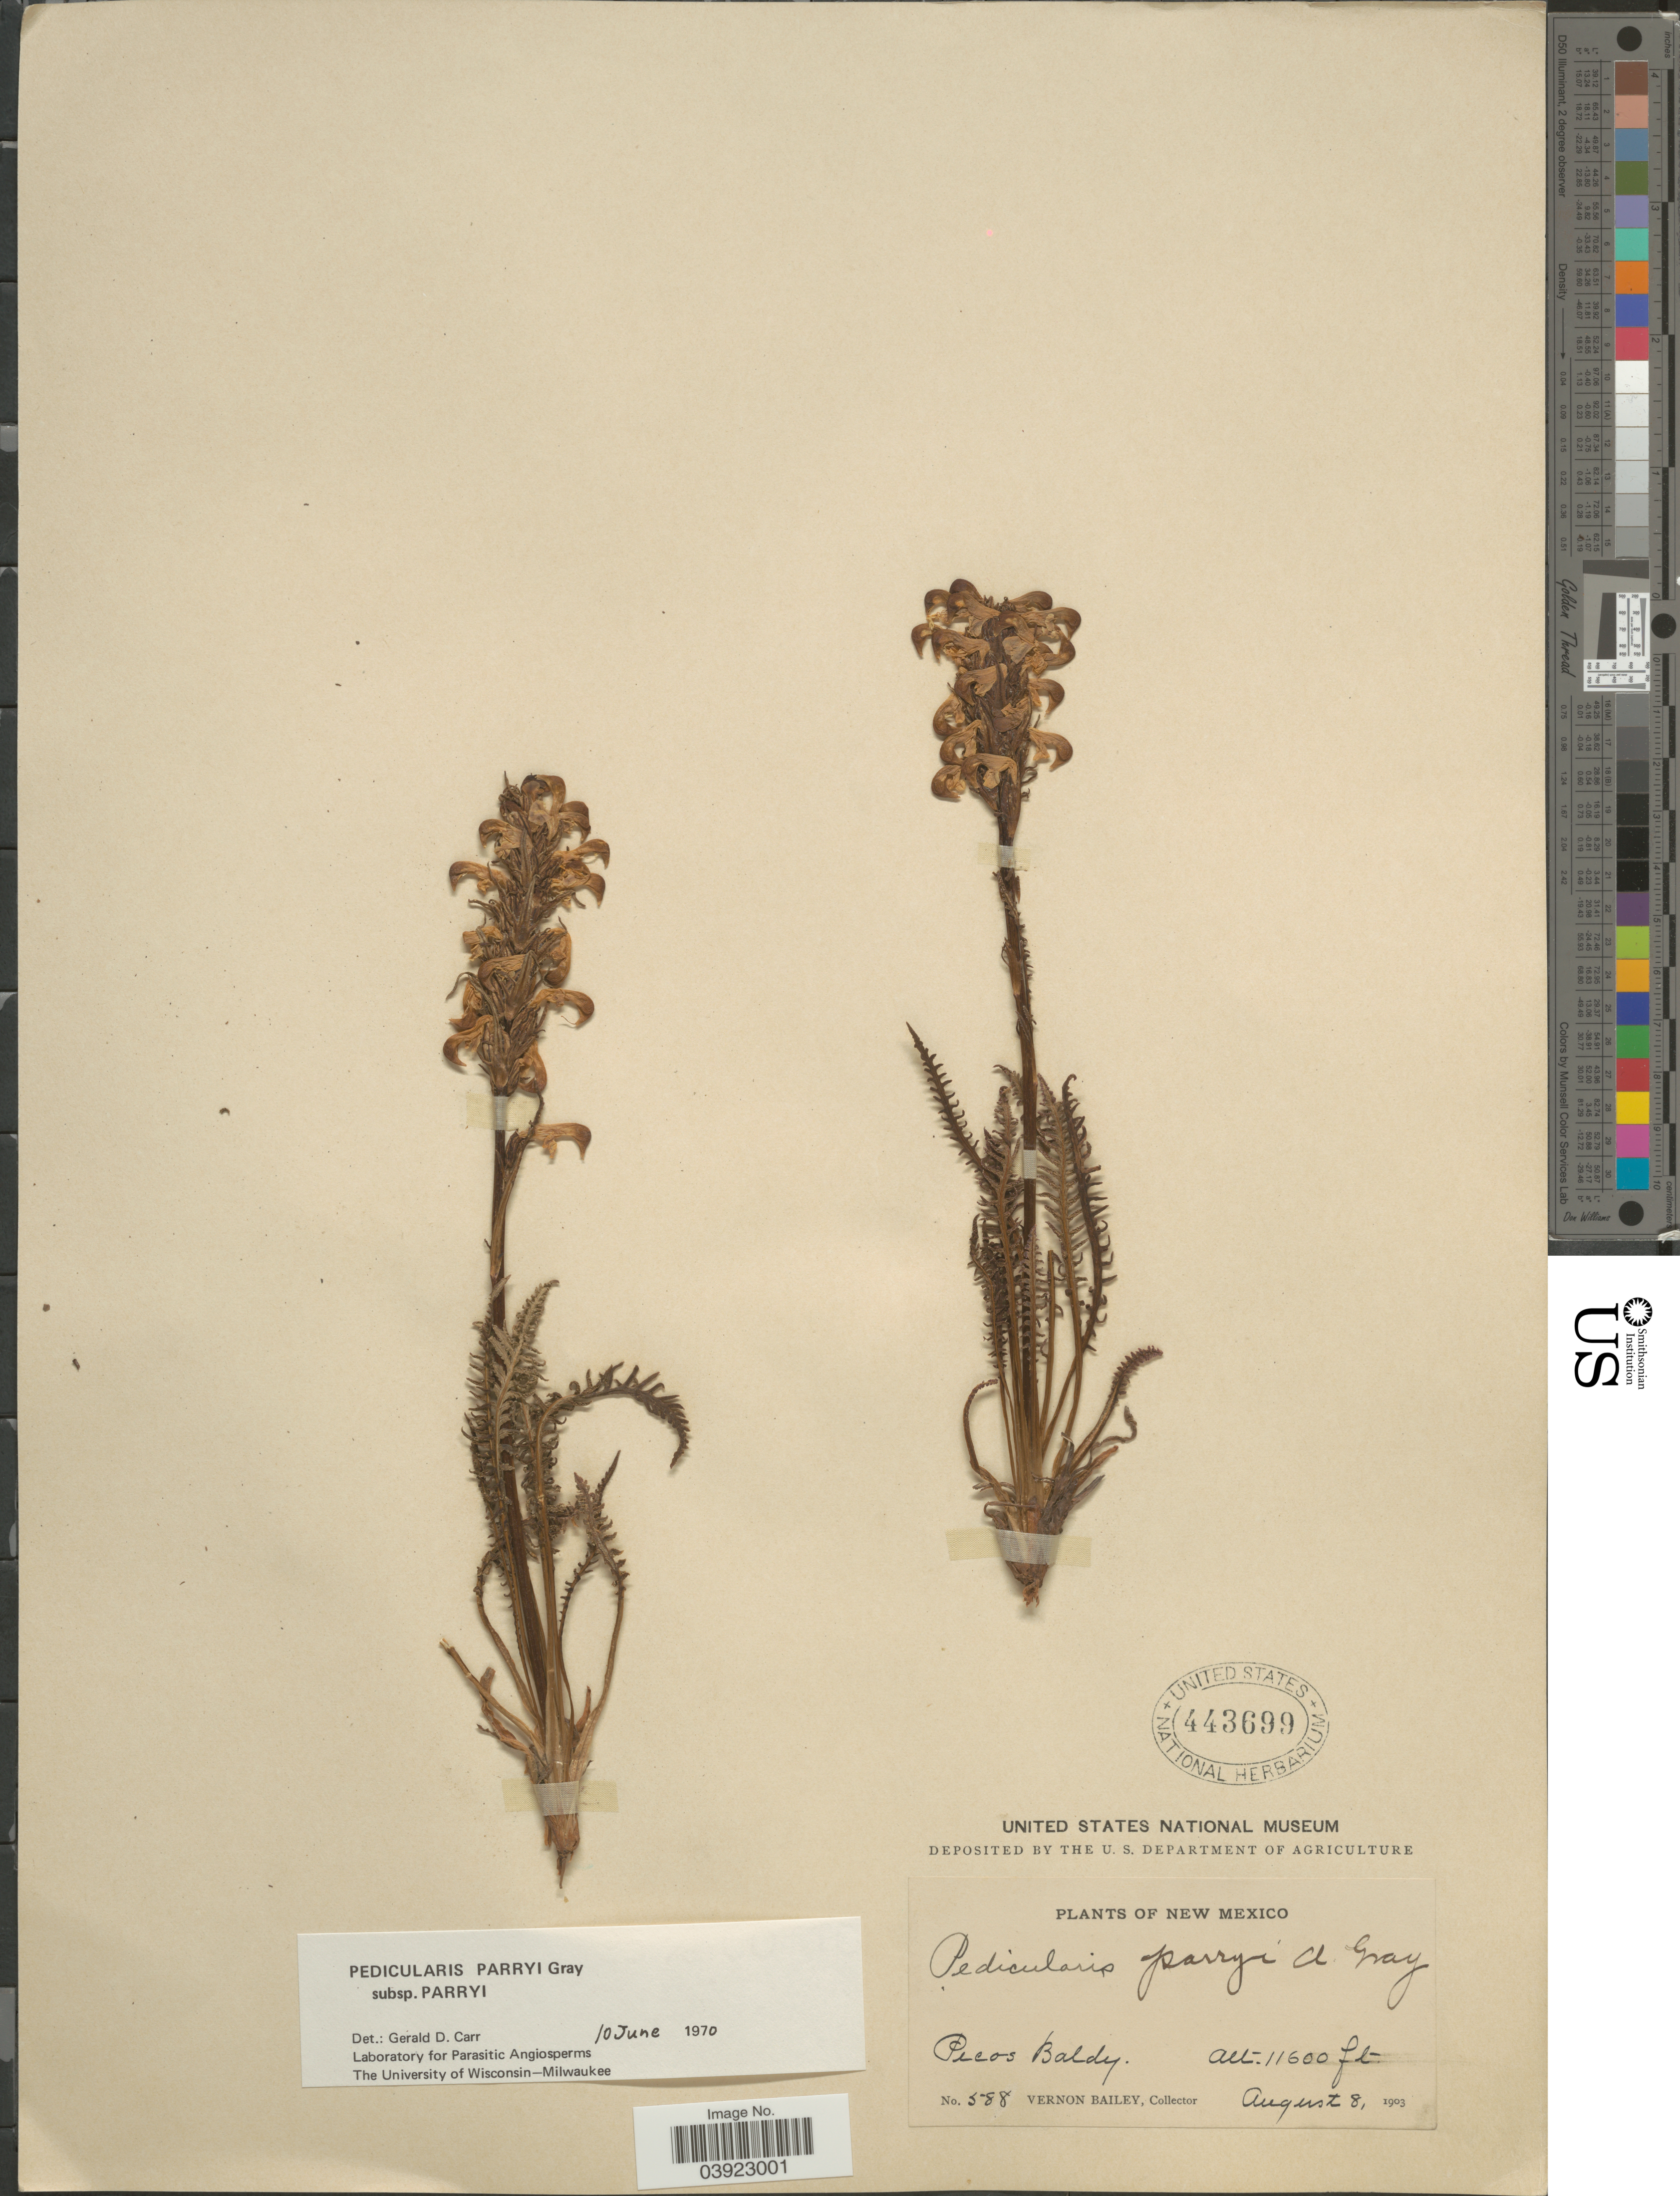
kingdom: Plantae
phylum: Tracheophyta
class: Magnoliopsida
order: Lamiales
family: Orobanchaceae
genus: Pedicularis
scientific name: Pedicularis parryi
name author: A. Gray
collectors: V. O. Bailey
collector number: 588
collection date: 1903-08-08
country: United States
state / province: New Mexico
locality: Pecos Baldy.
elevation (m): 3536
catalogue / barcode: US 443699